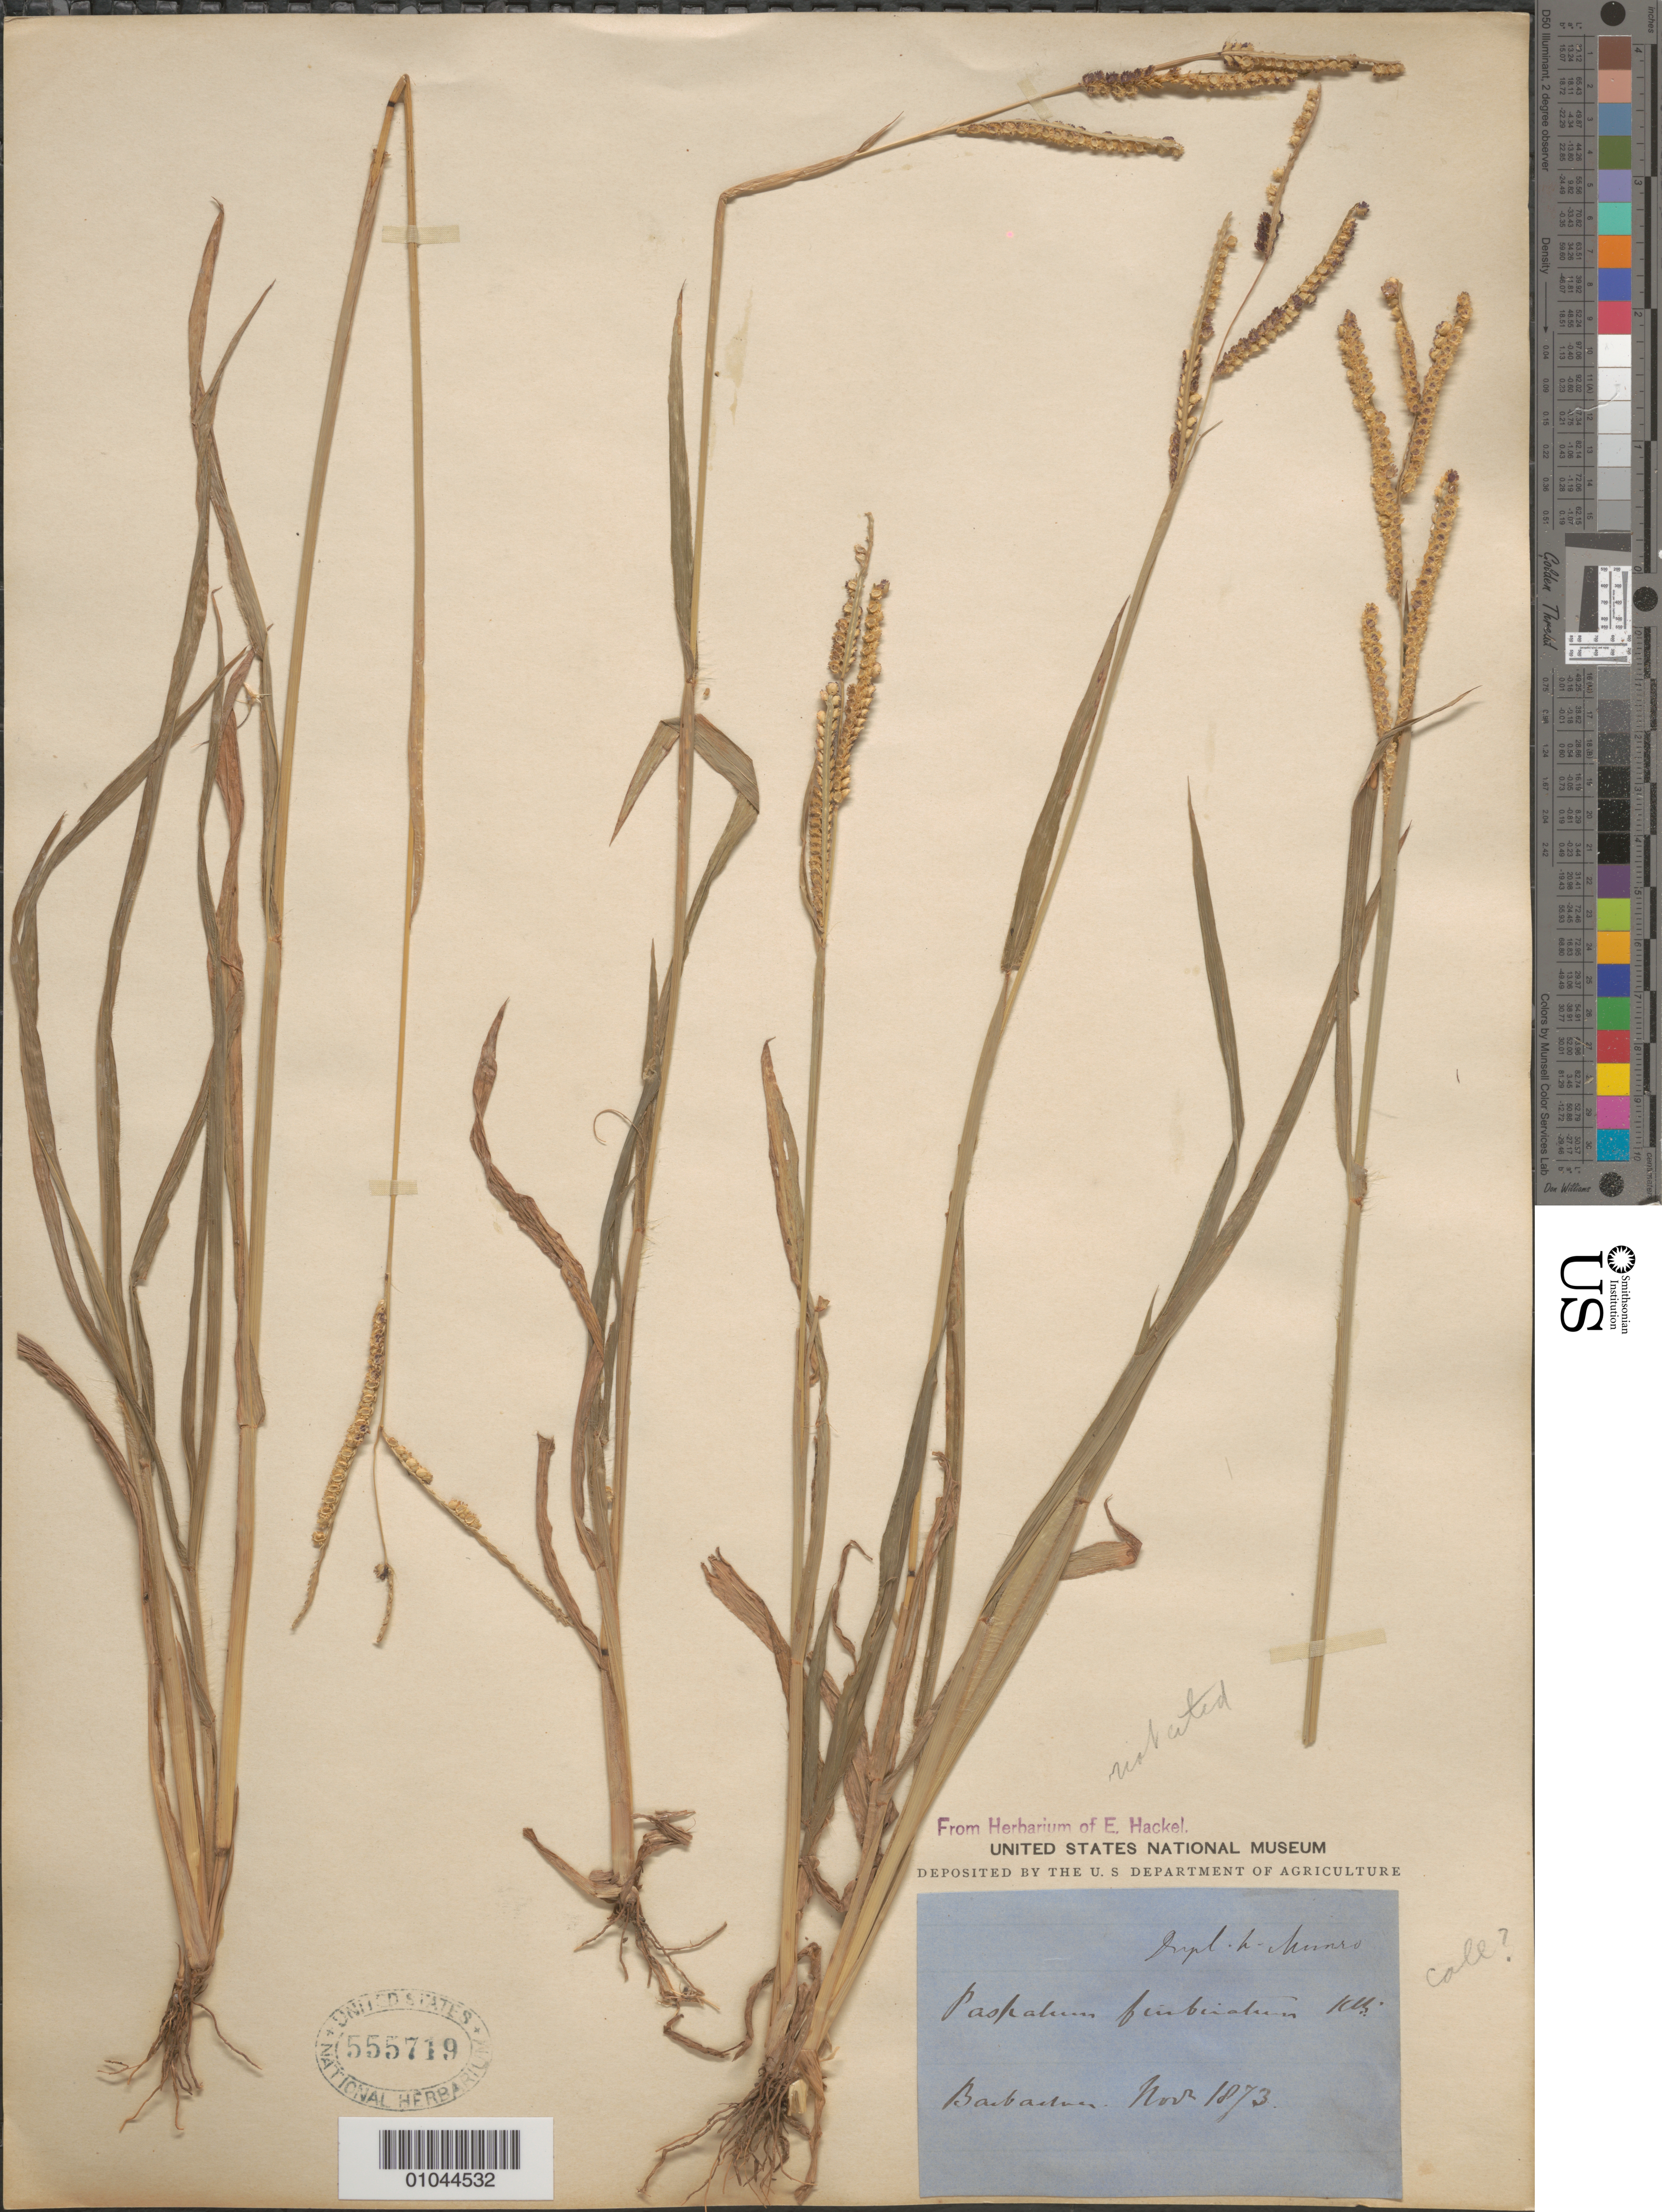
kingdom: Plantae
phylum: Tracheophyta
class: Liliopsida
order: Poales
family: Poaceae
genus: Paspalum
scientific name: Paspalum fimbriatum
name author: Kunth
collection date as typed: Nov 1873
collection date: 1873-11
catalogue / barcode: US 555719